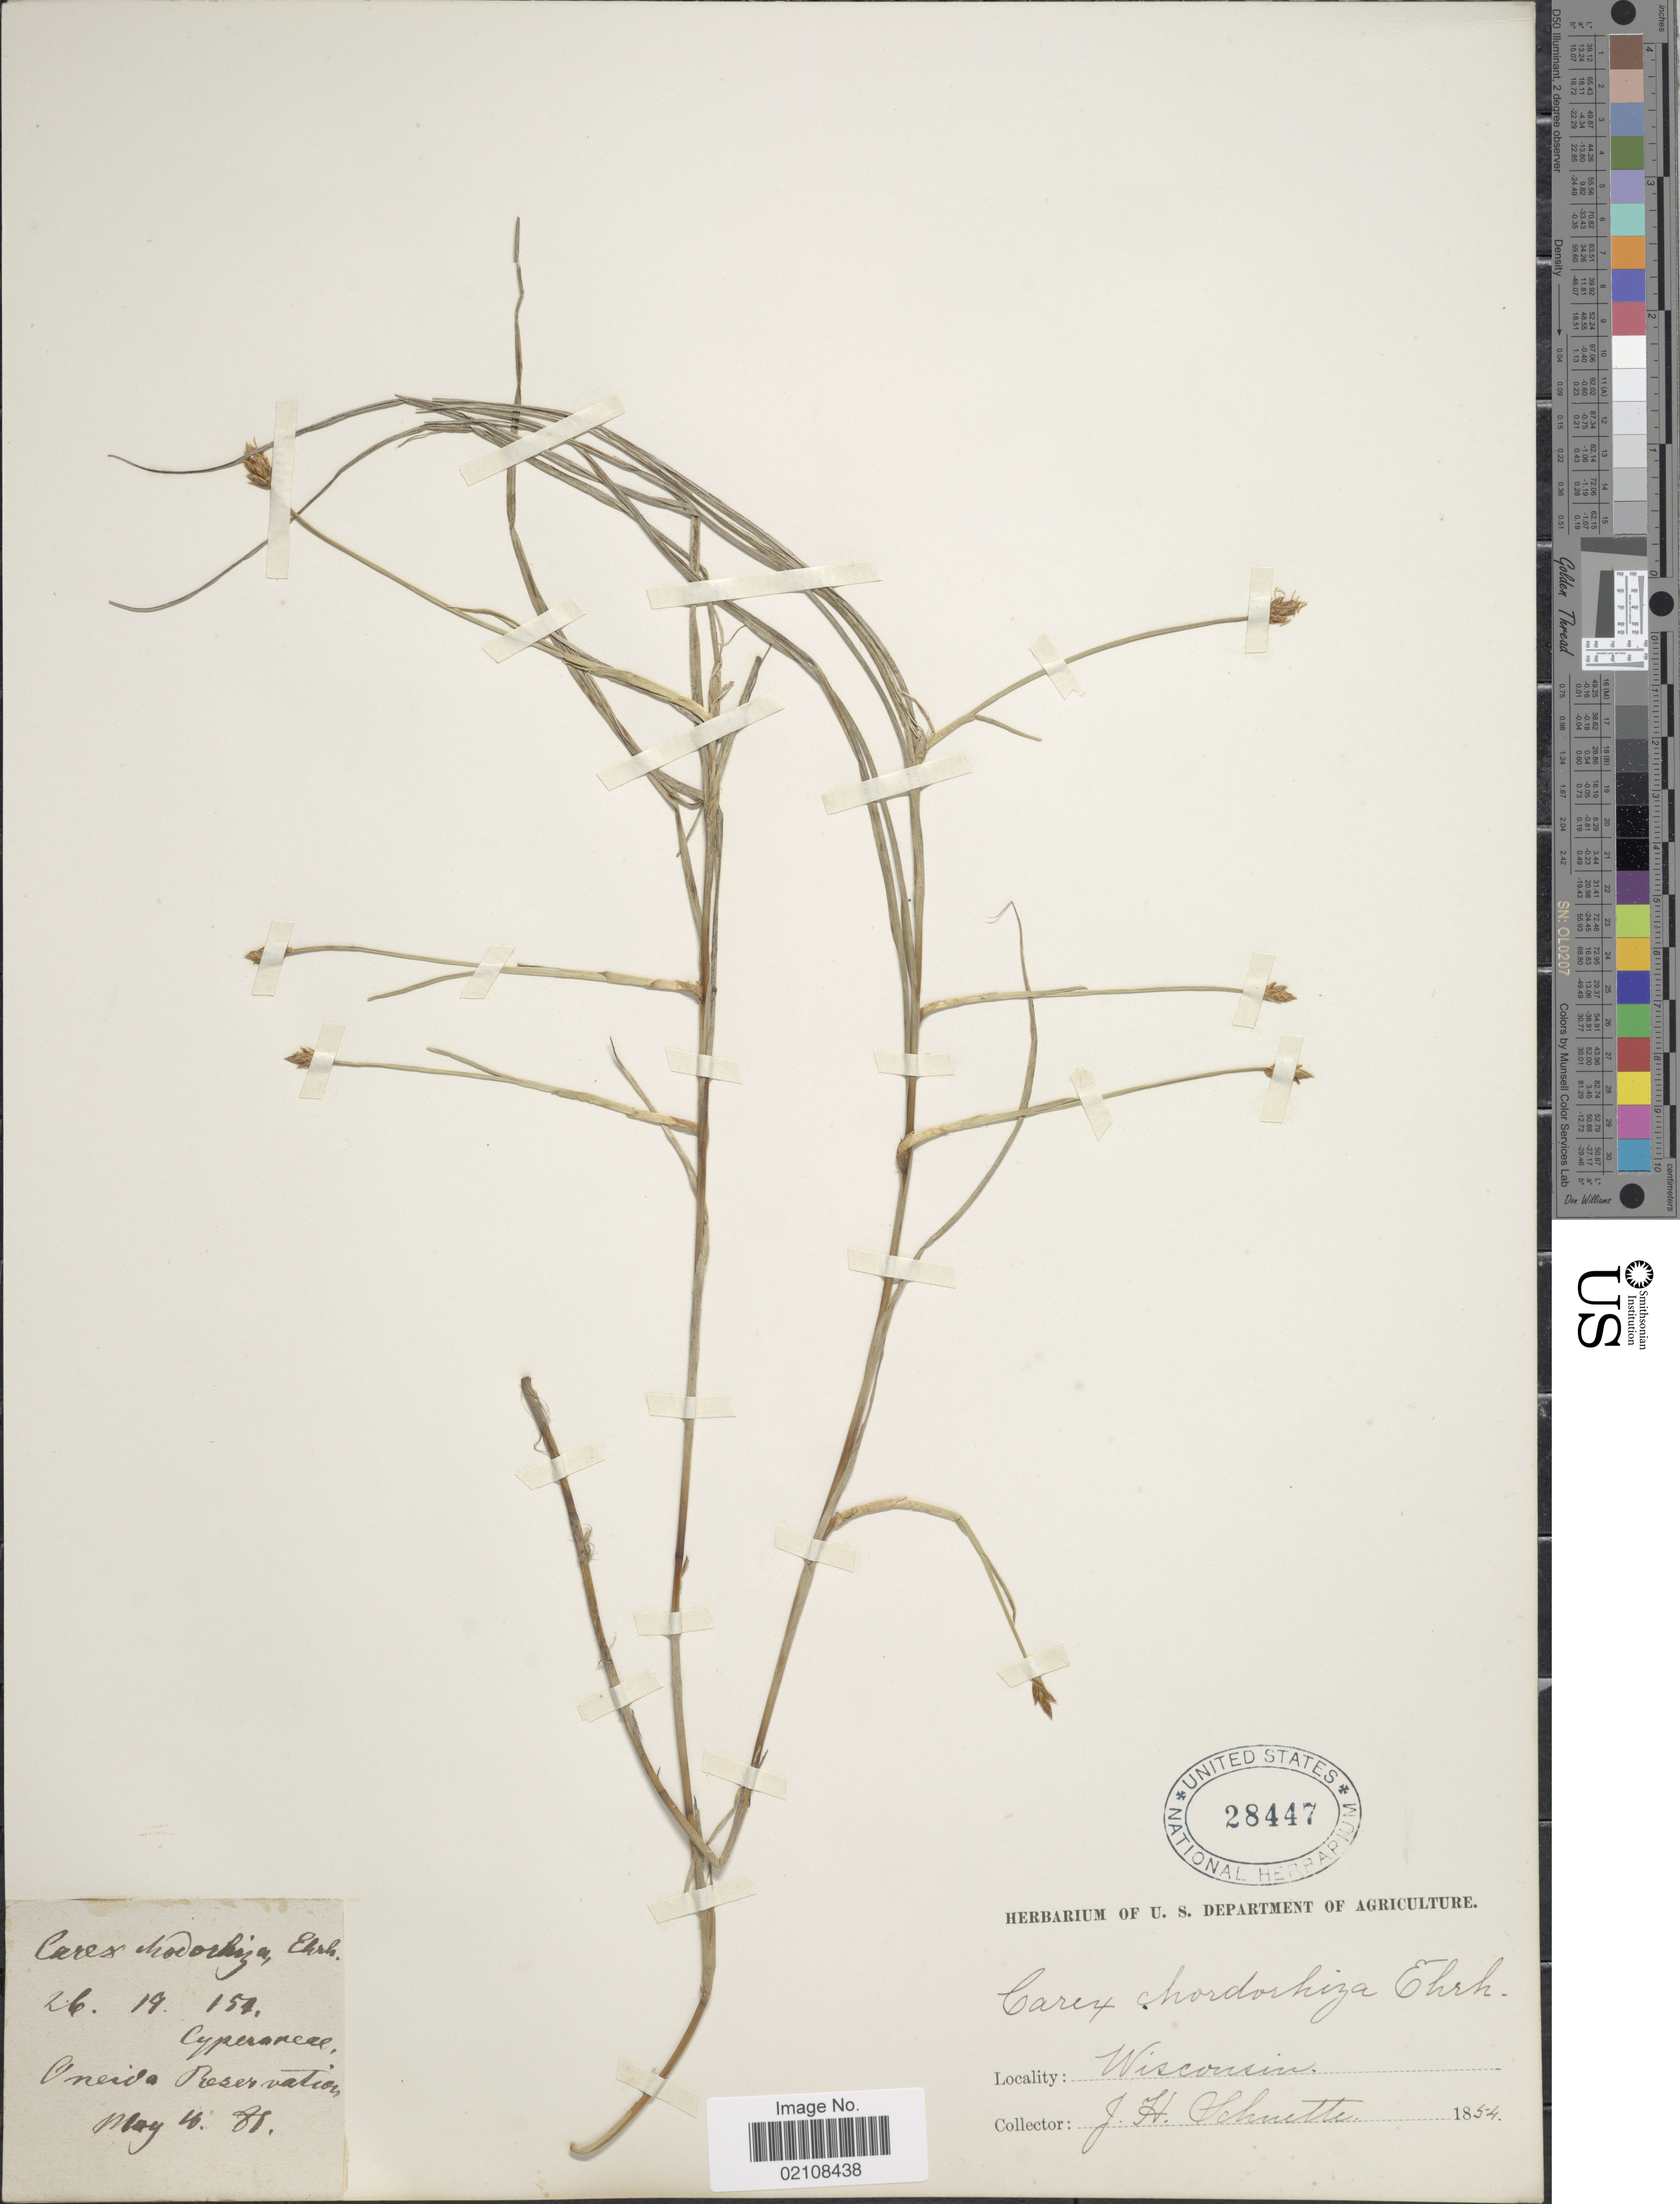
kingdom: Plantae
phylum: Tracheophyta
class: Liliopsida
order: Poales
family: Cyperaceae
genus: Carex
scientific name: Carex chordorrhiza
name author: L. f.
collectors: J. H. Schuette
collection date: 1854-05-10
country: United States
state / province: Wisconsin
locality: Oneida Reservation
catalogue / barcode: US 28447